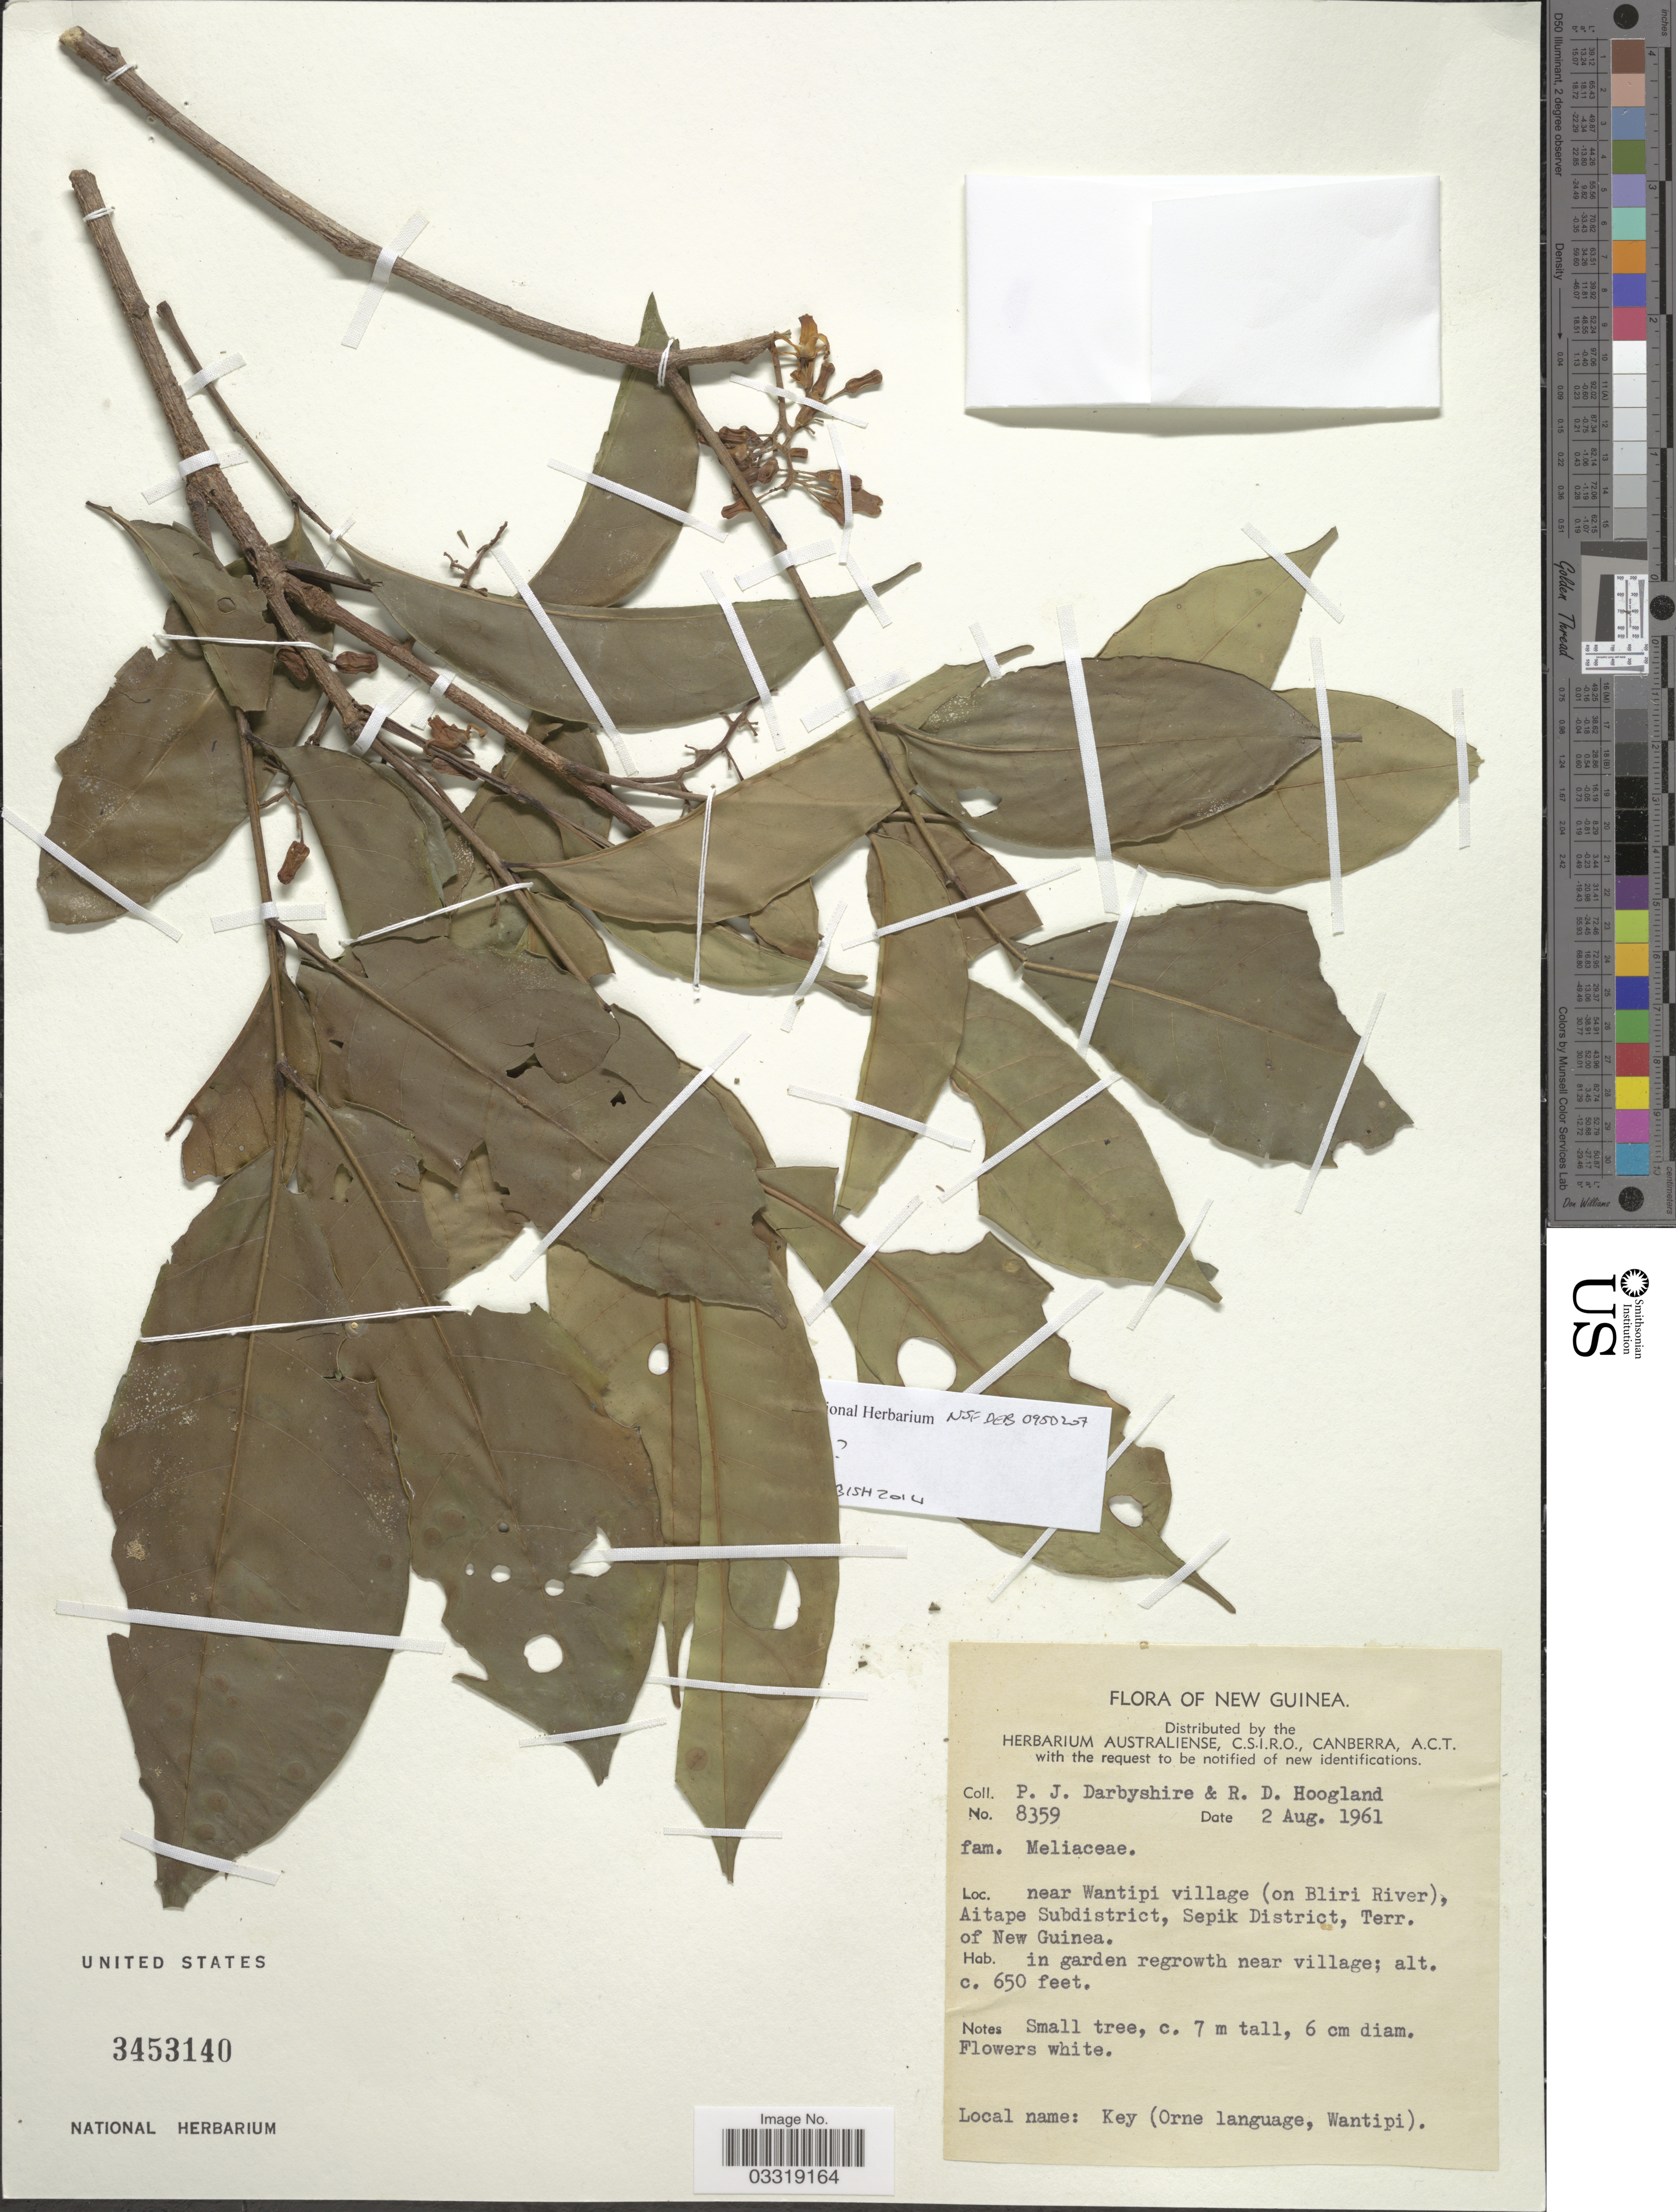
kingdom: Plantae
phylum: Tracheophyta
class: Magnoliopsida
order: Sapindales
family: Meliaceae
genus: Goniocheton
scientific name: Goniocheton arborescens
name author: Blume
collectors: P. Darbyshire & R. D. Hoogland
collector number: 8359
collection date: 1961-08-02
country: Papua New Guinea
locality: New Guinea. Near Wantipi village (on Bliri River), Aitape Subdistrict, Sepik District, Terr. of New Guinea.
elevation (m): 198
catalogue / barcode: US 3453140